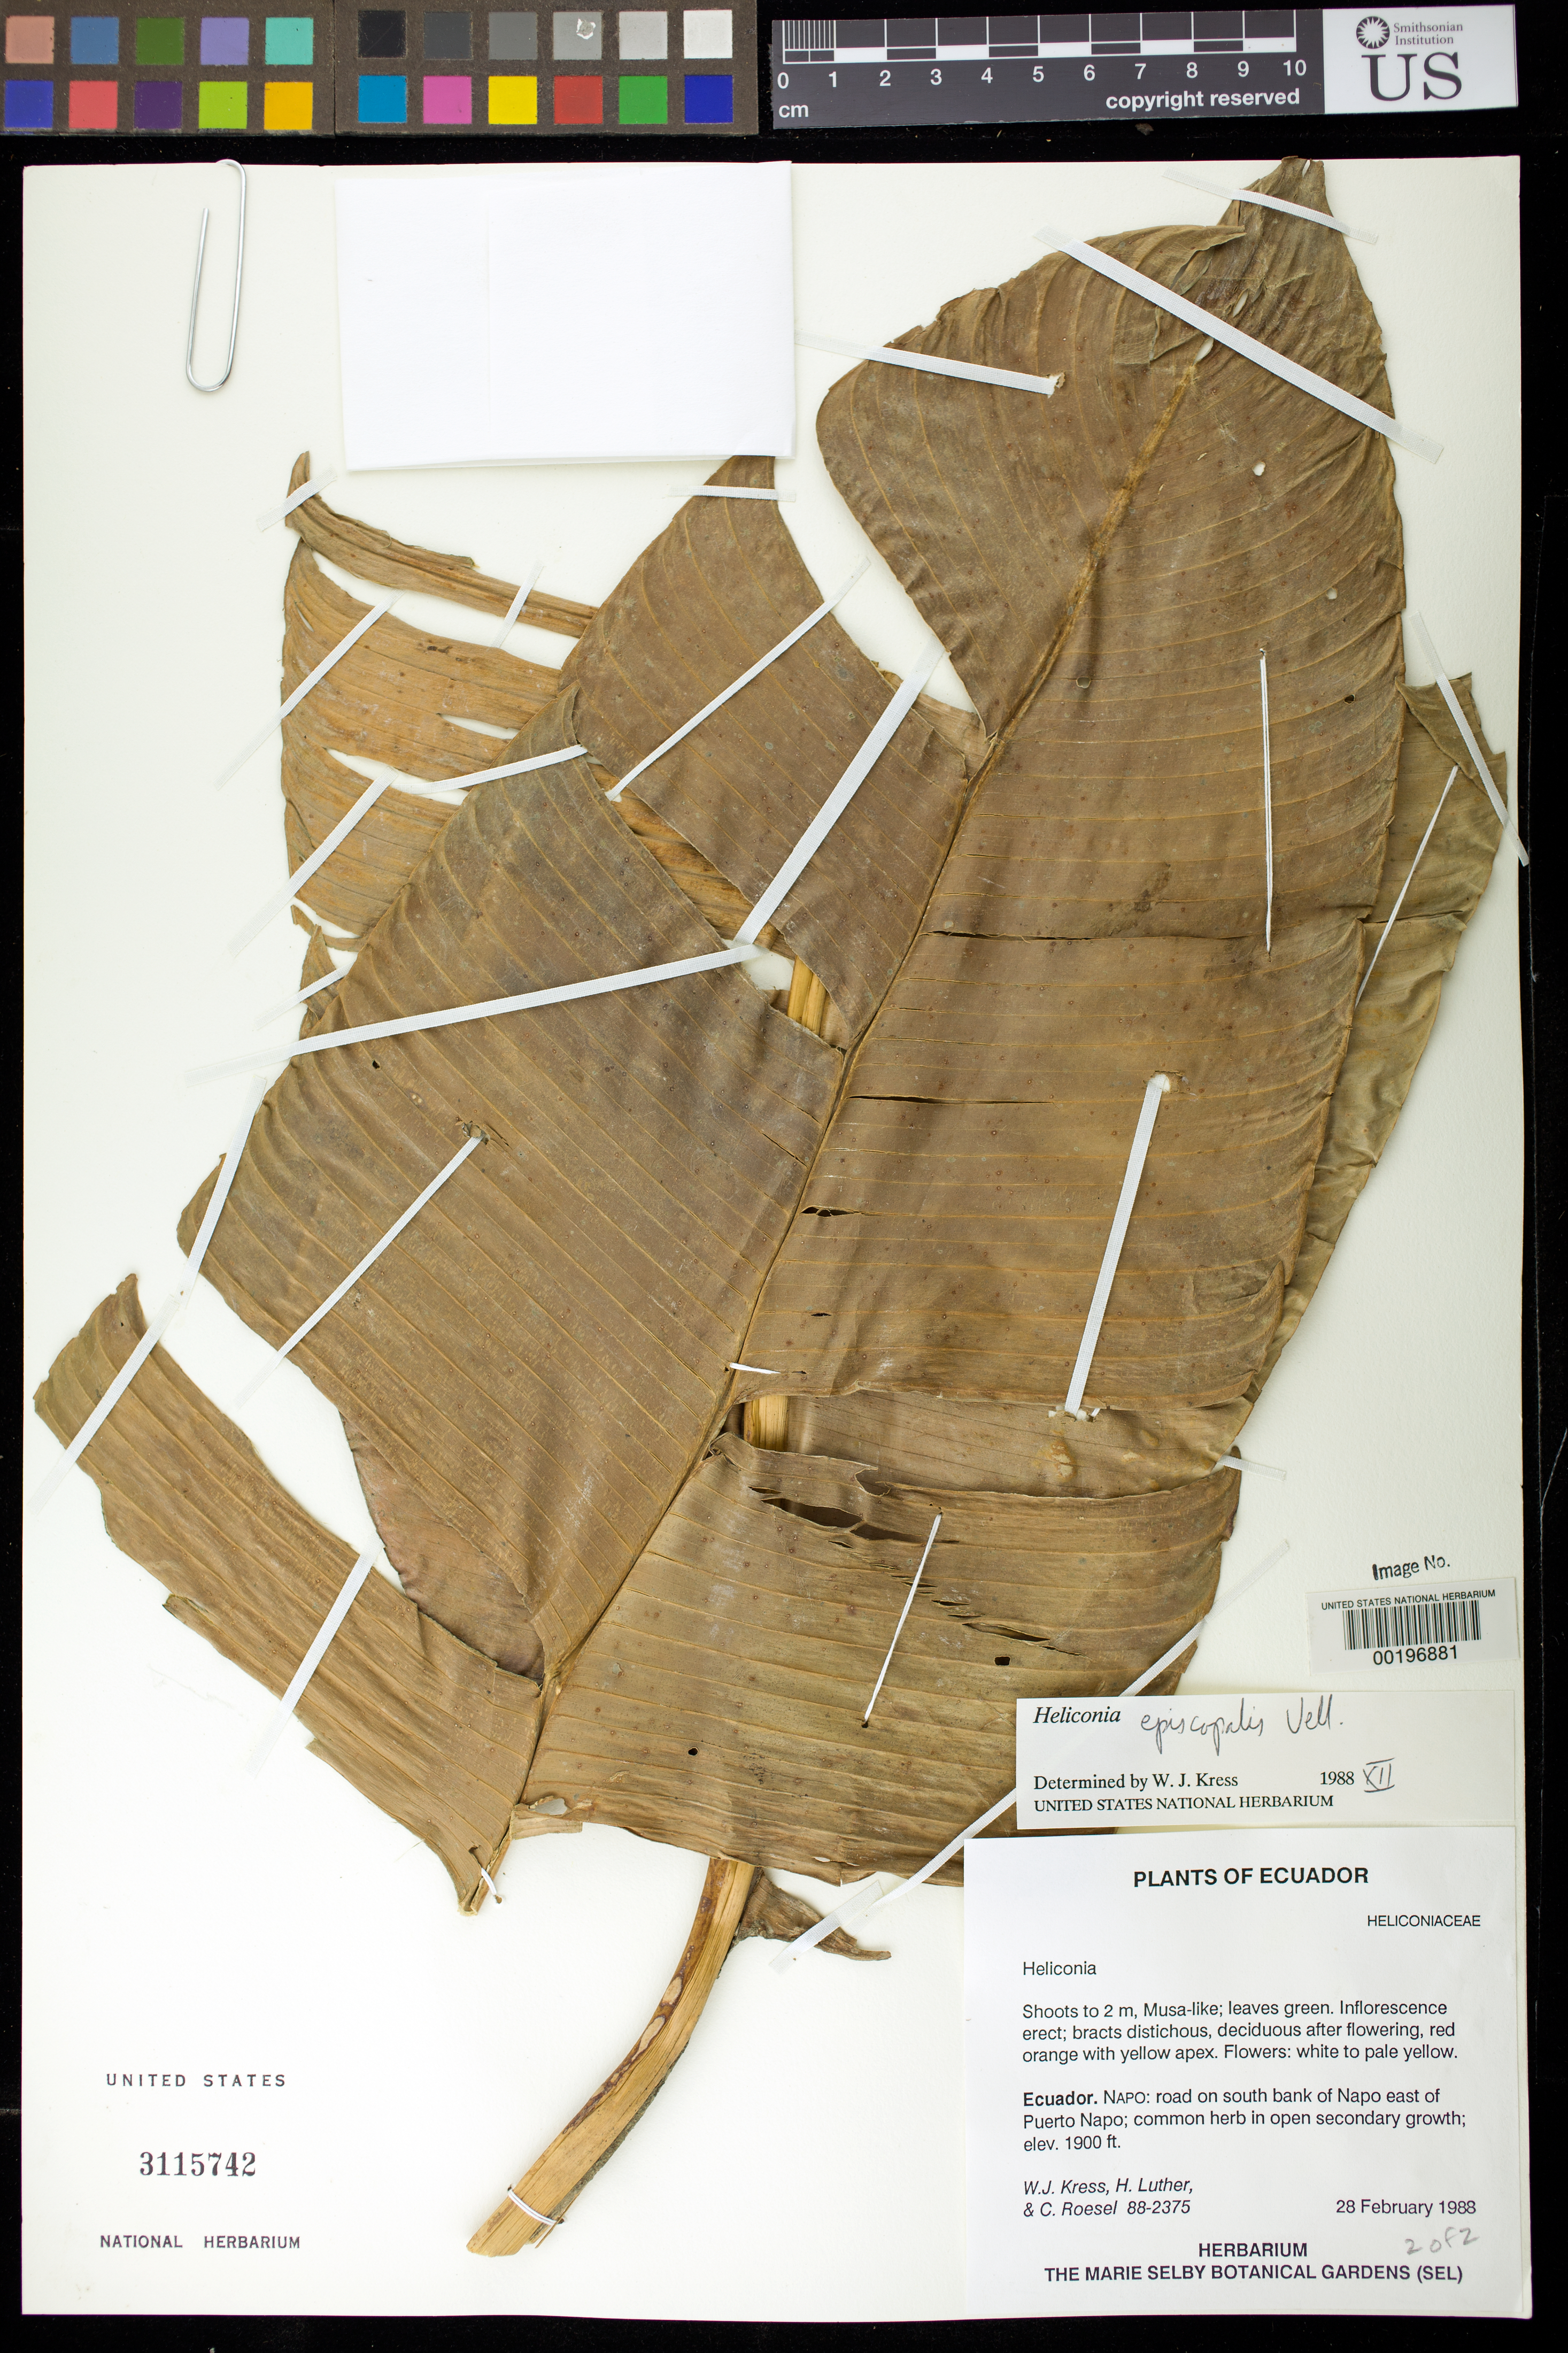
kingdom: Plantae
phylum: Tracheophyta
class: Liliopsida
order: Zingiberales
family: Heliconiaceae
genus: Heliconia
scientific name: Heliconia episcopalis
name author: Vell.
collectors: W. J. Kress, Harry E. Luther & C. S. Roesel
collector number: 88-2375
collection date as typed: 28 Feb 1988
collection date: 1988-02-28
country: Ecuador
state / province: Napo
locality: Road on south bank of Napo E of Puerto Napo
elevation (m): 579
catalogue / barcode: US 3115742